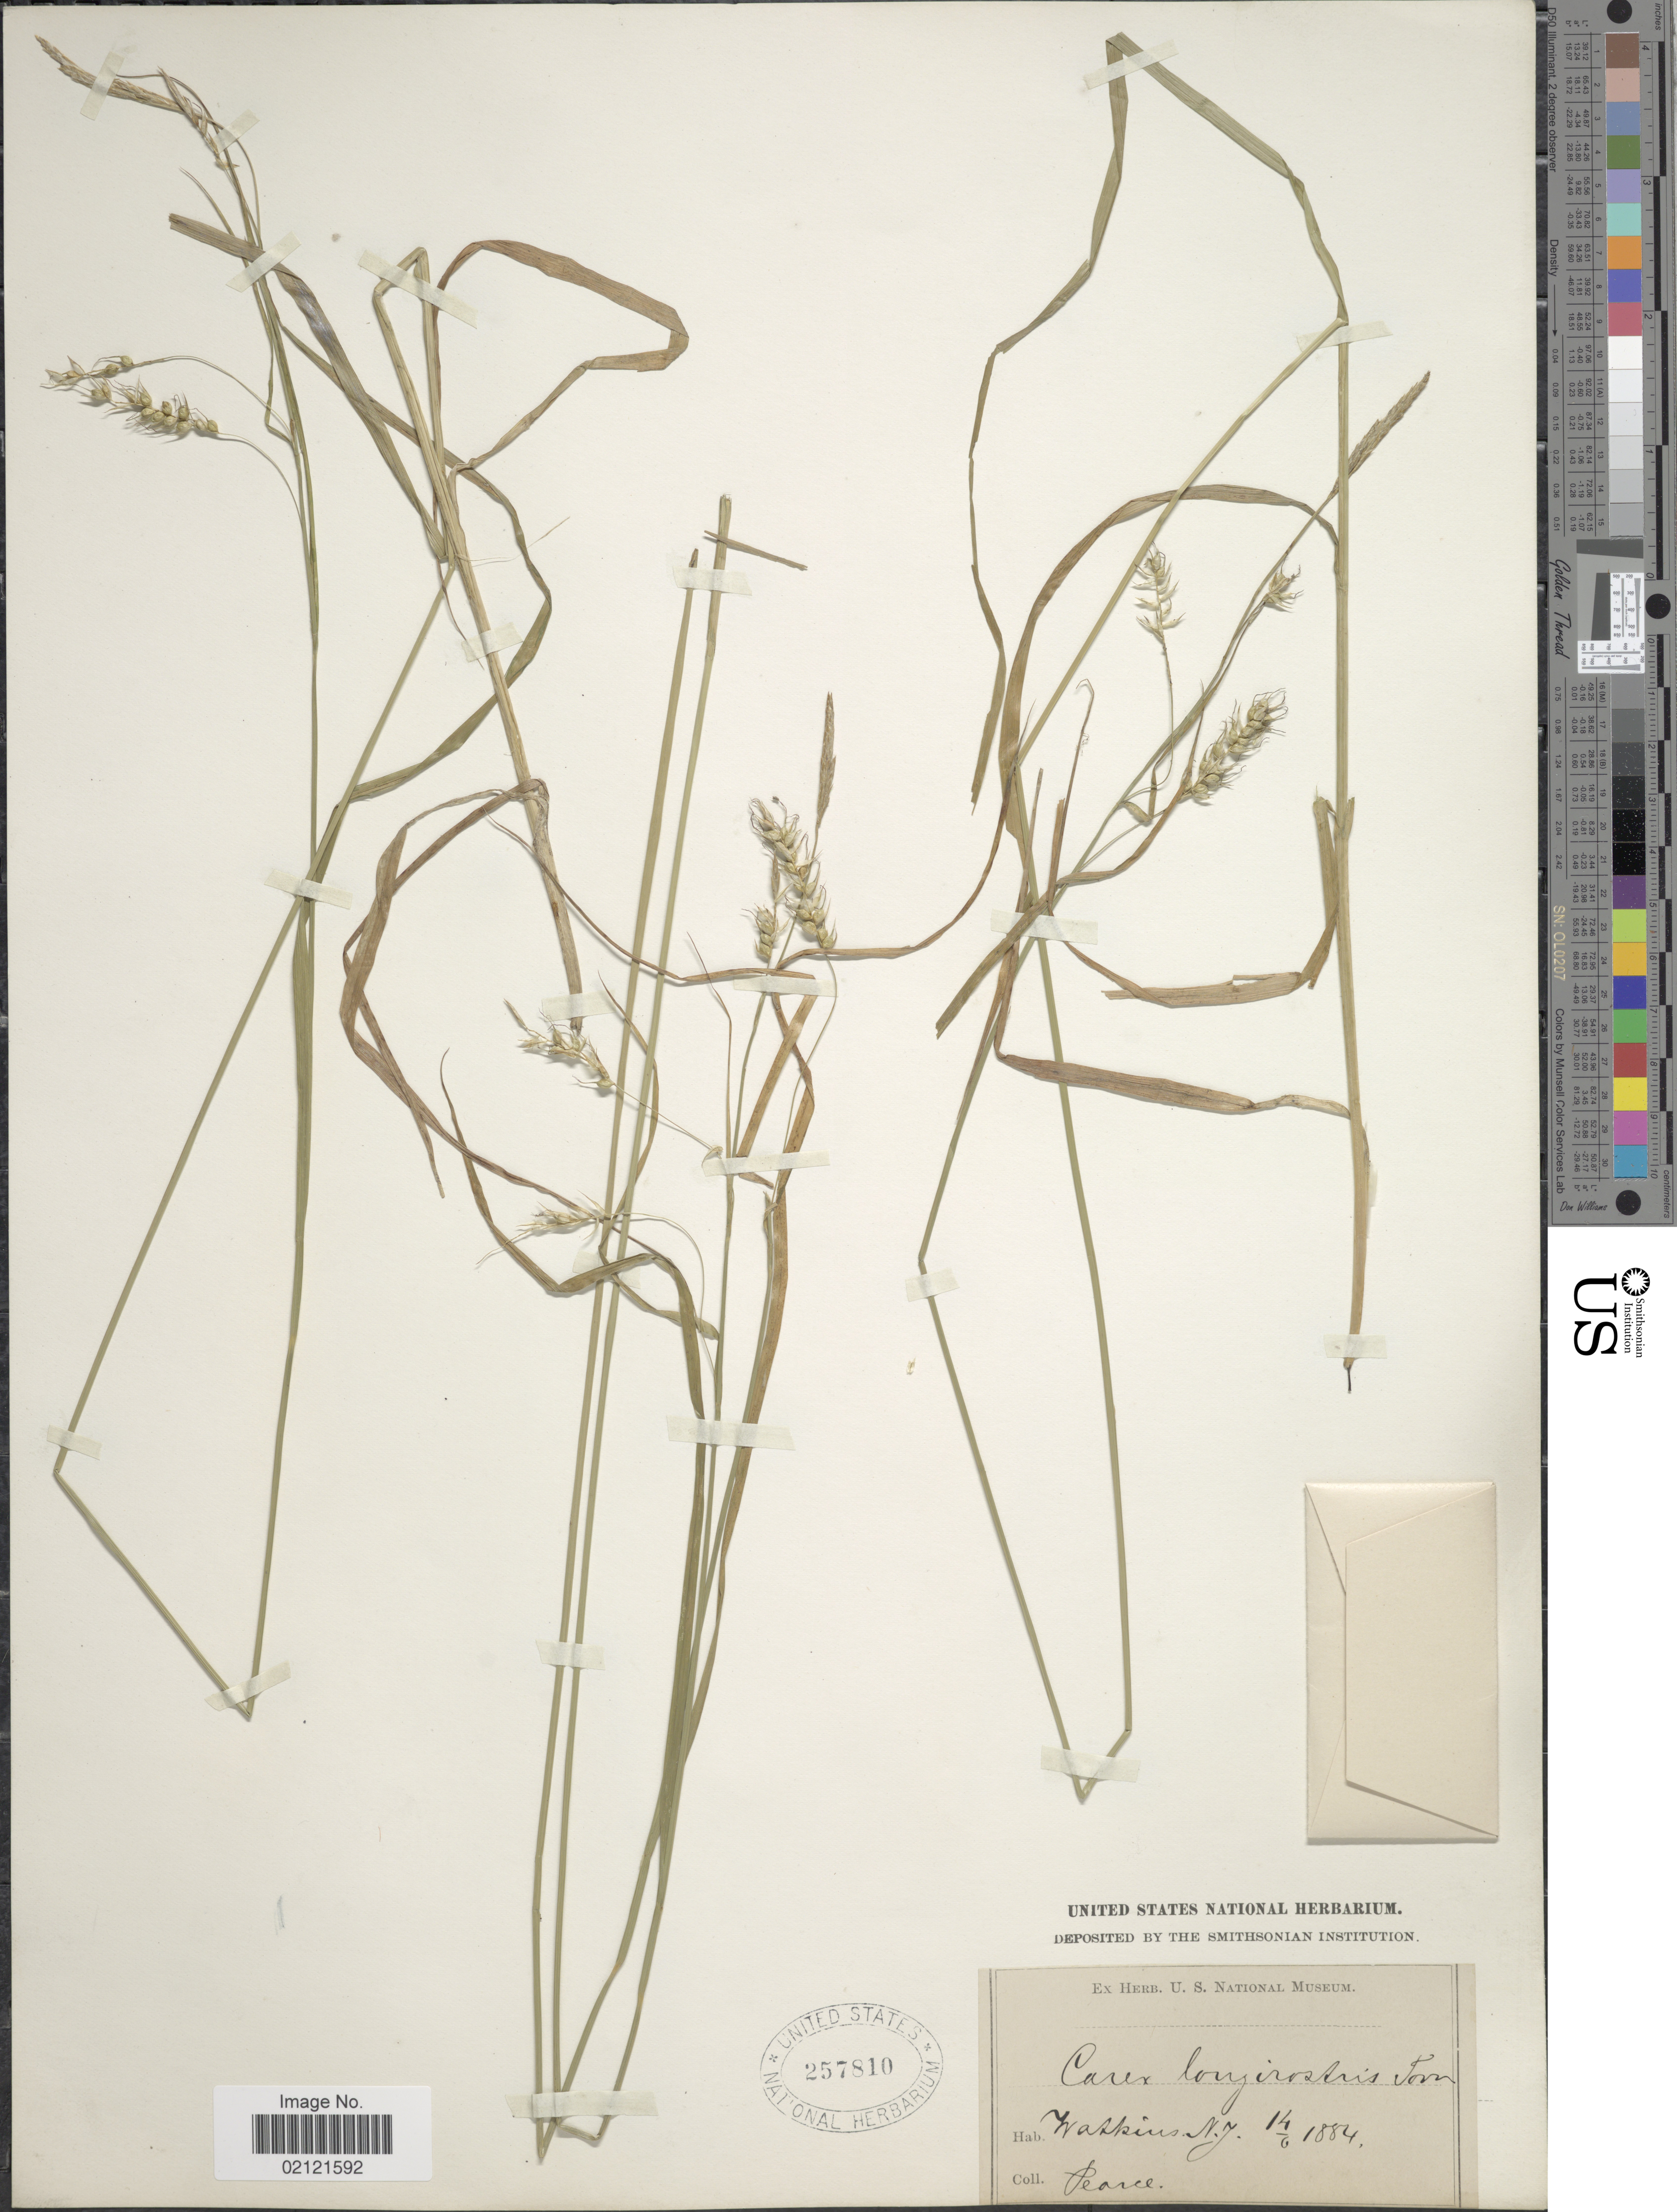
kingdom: Plantae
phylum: Tracheophyta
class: Liliopsida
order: Poales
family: Cyperaceae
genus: Carex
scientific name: Carex sprengelii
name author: Dewey ex Spreng.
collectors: -. Pearce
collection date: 1884-06-14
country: United States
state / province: New Jersey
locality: Watkins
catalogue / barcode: US 257810